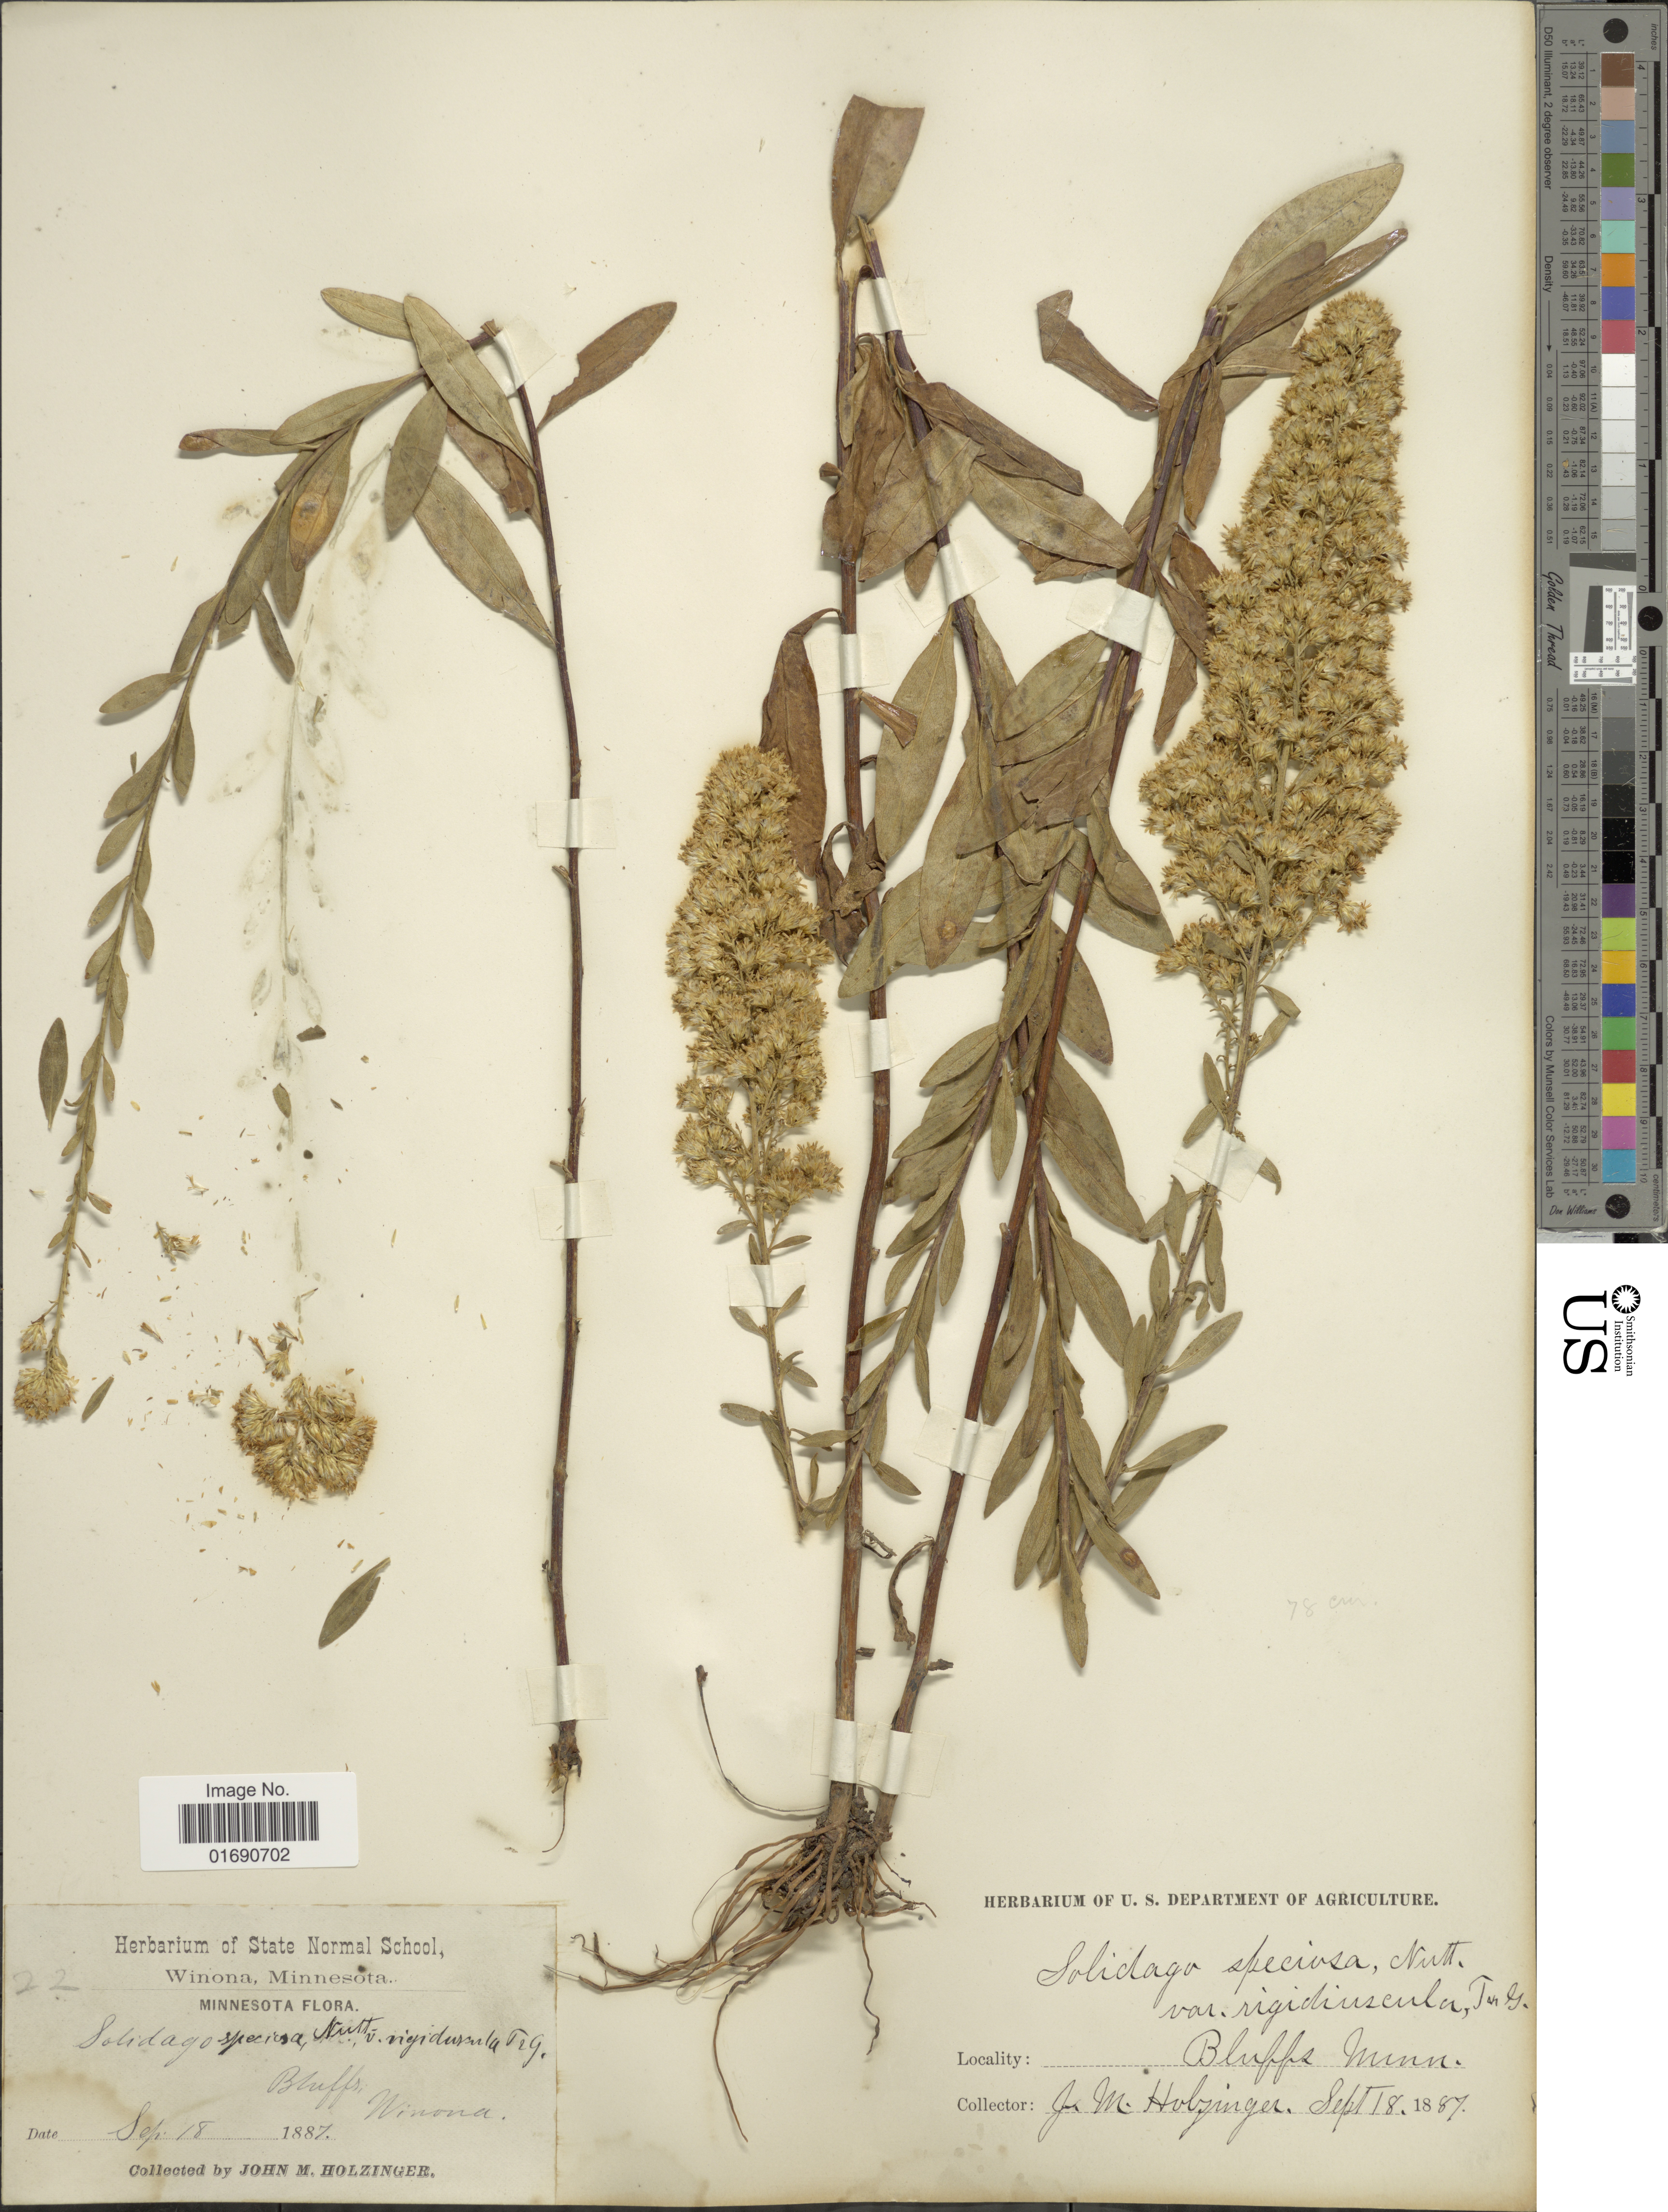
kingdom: Plantae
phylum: Tracheophyta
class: Magnoliopsida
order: Asterales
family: Asteraceae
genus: Solidago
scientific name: Solidago speciosa var. rigidiuscula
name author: Torr. & A. Gray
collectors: J. M. Holzinger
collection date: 1887-09-18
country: United States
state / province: Minnesota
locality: Bluffs